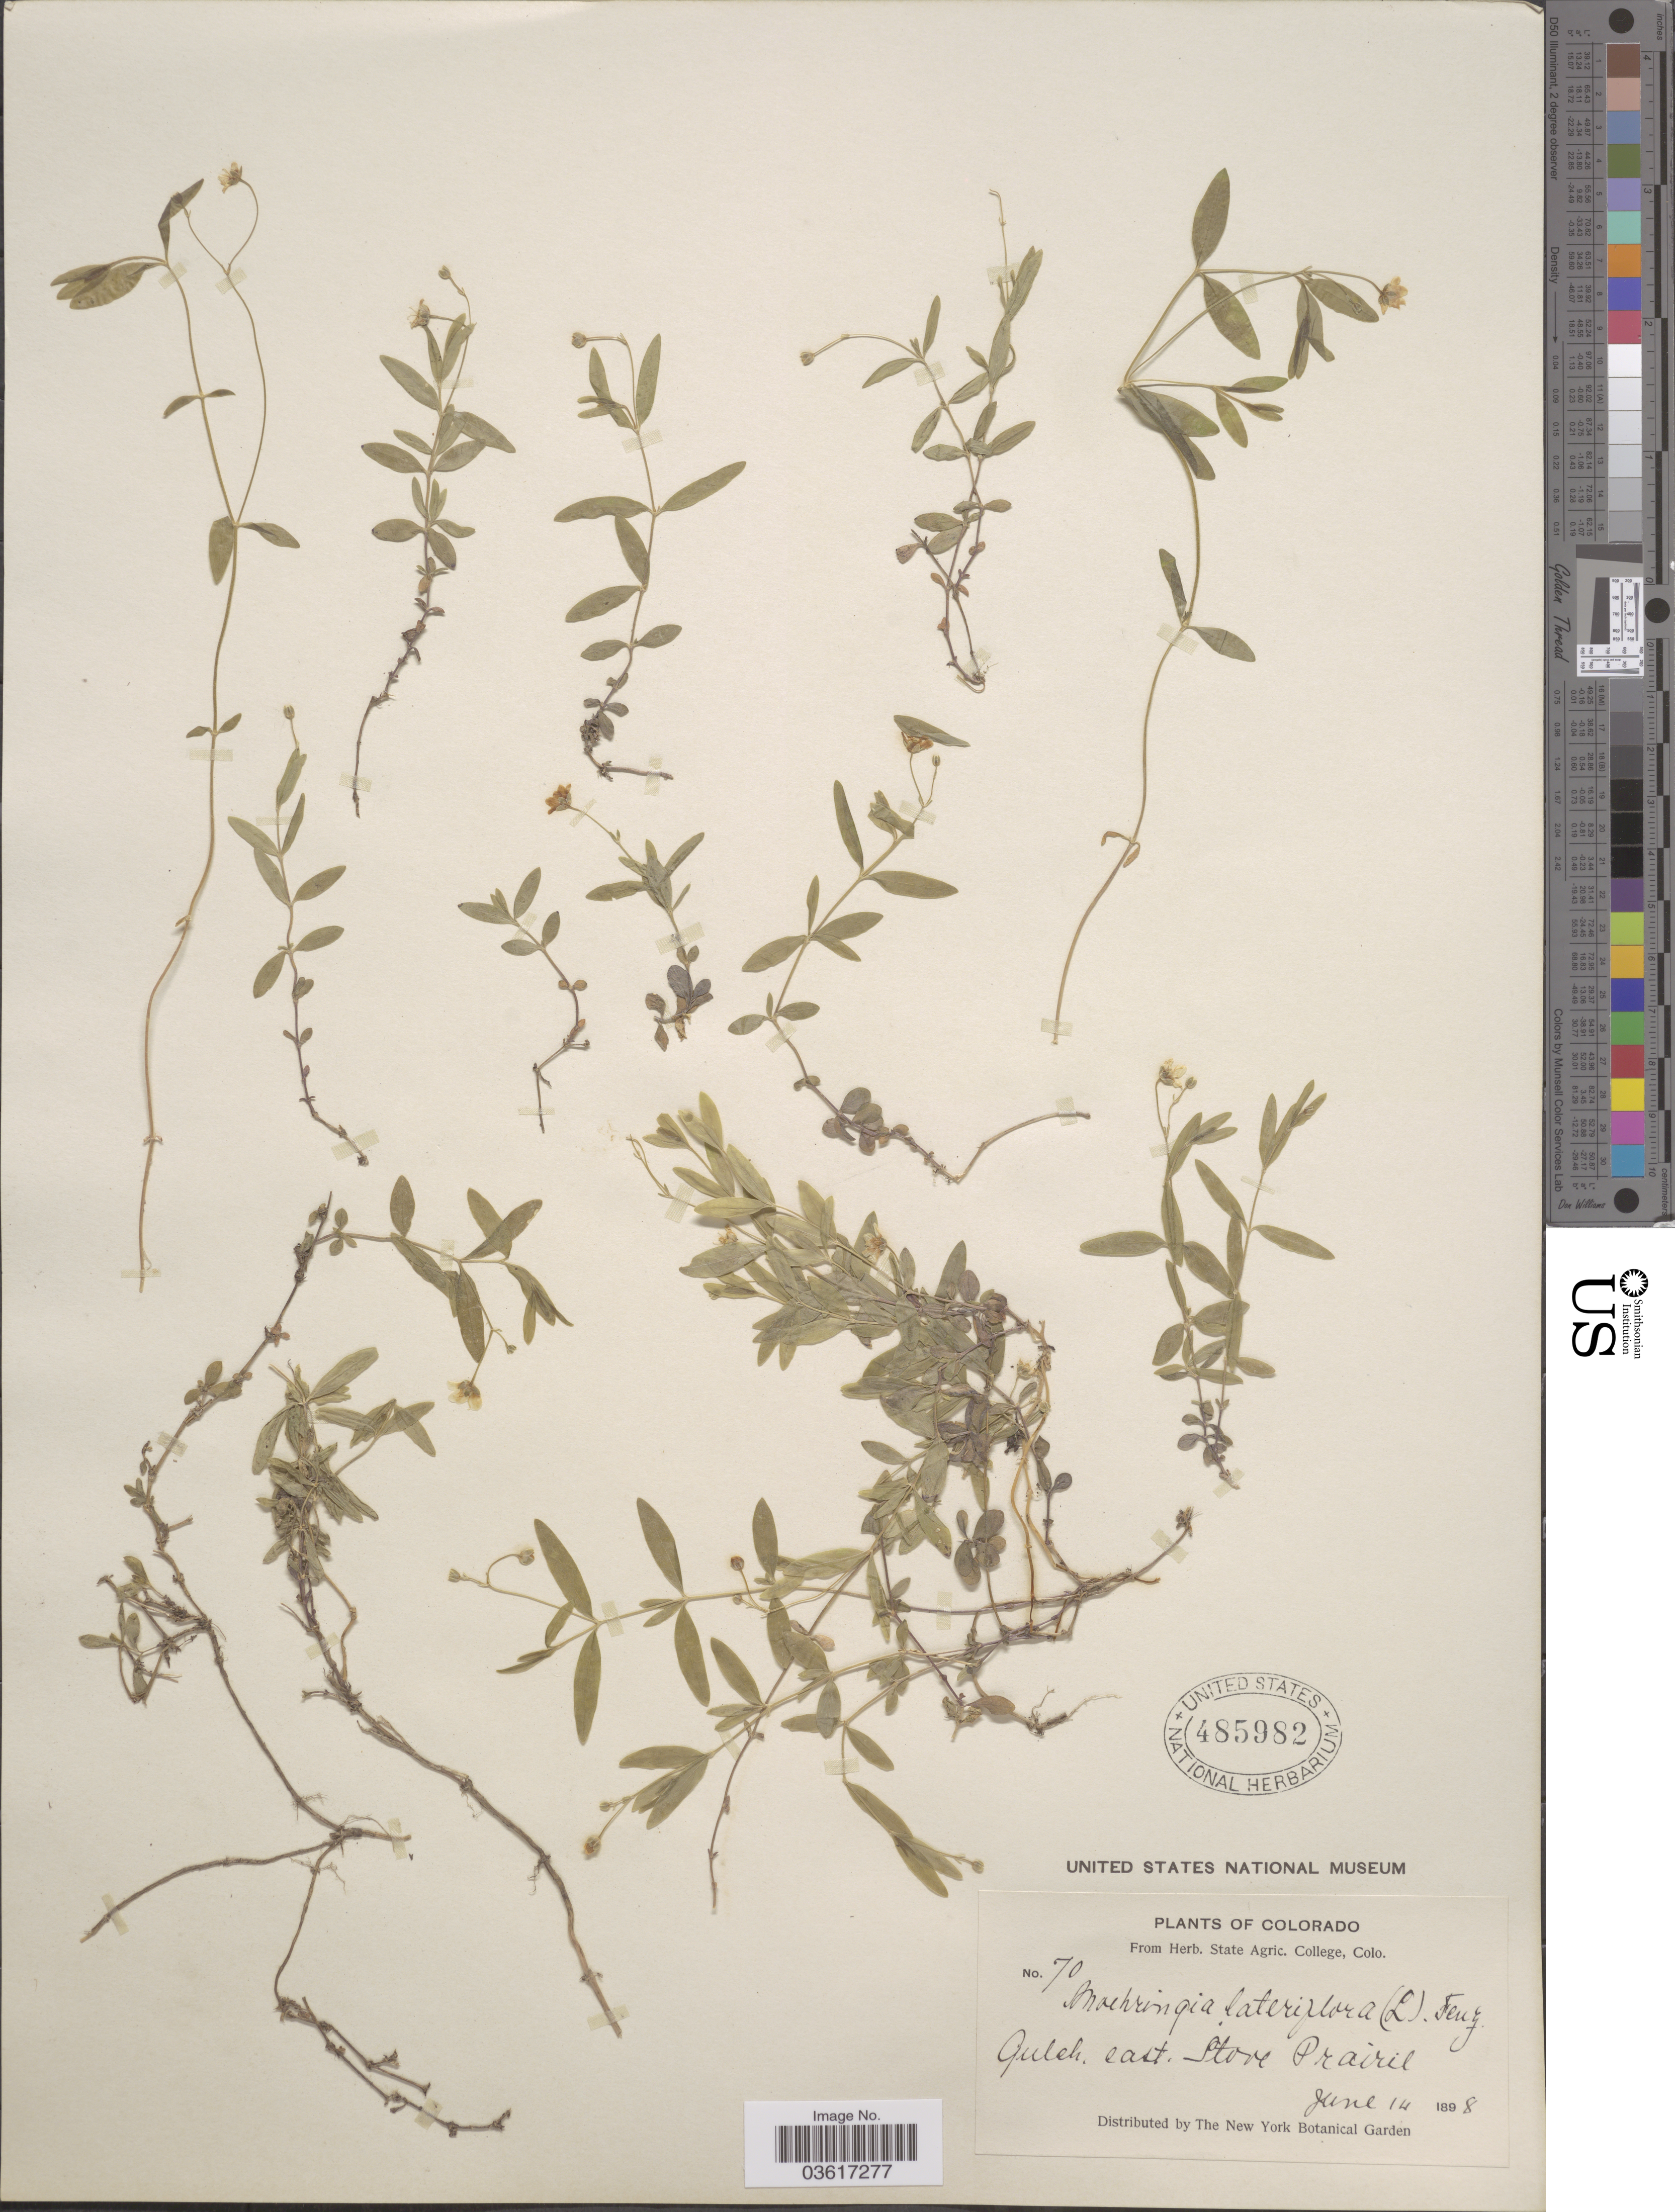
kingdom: Plantae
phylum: Tracheophyta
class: Magnoliopsida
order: Caryophyllales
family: Caryophyllaceae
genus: Moehringia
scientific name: Moehringia lateriflora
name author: (L.) Fenzl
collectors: ex herb. State Agric. College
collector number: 70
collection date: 1898-06-14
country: United States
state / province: Colorado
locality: Gulch east Stove Prairie.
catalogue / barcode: US 485982